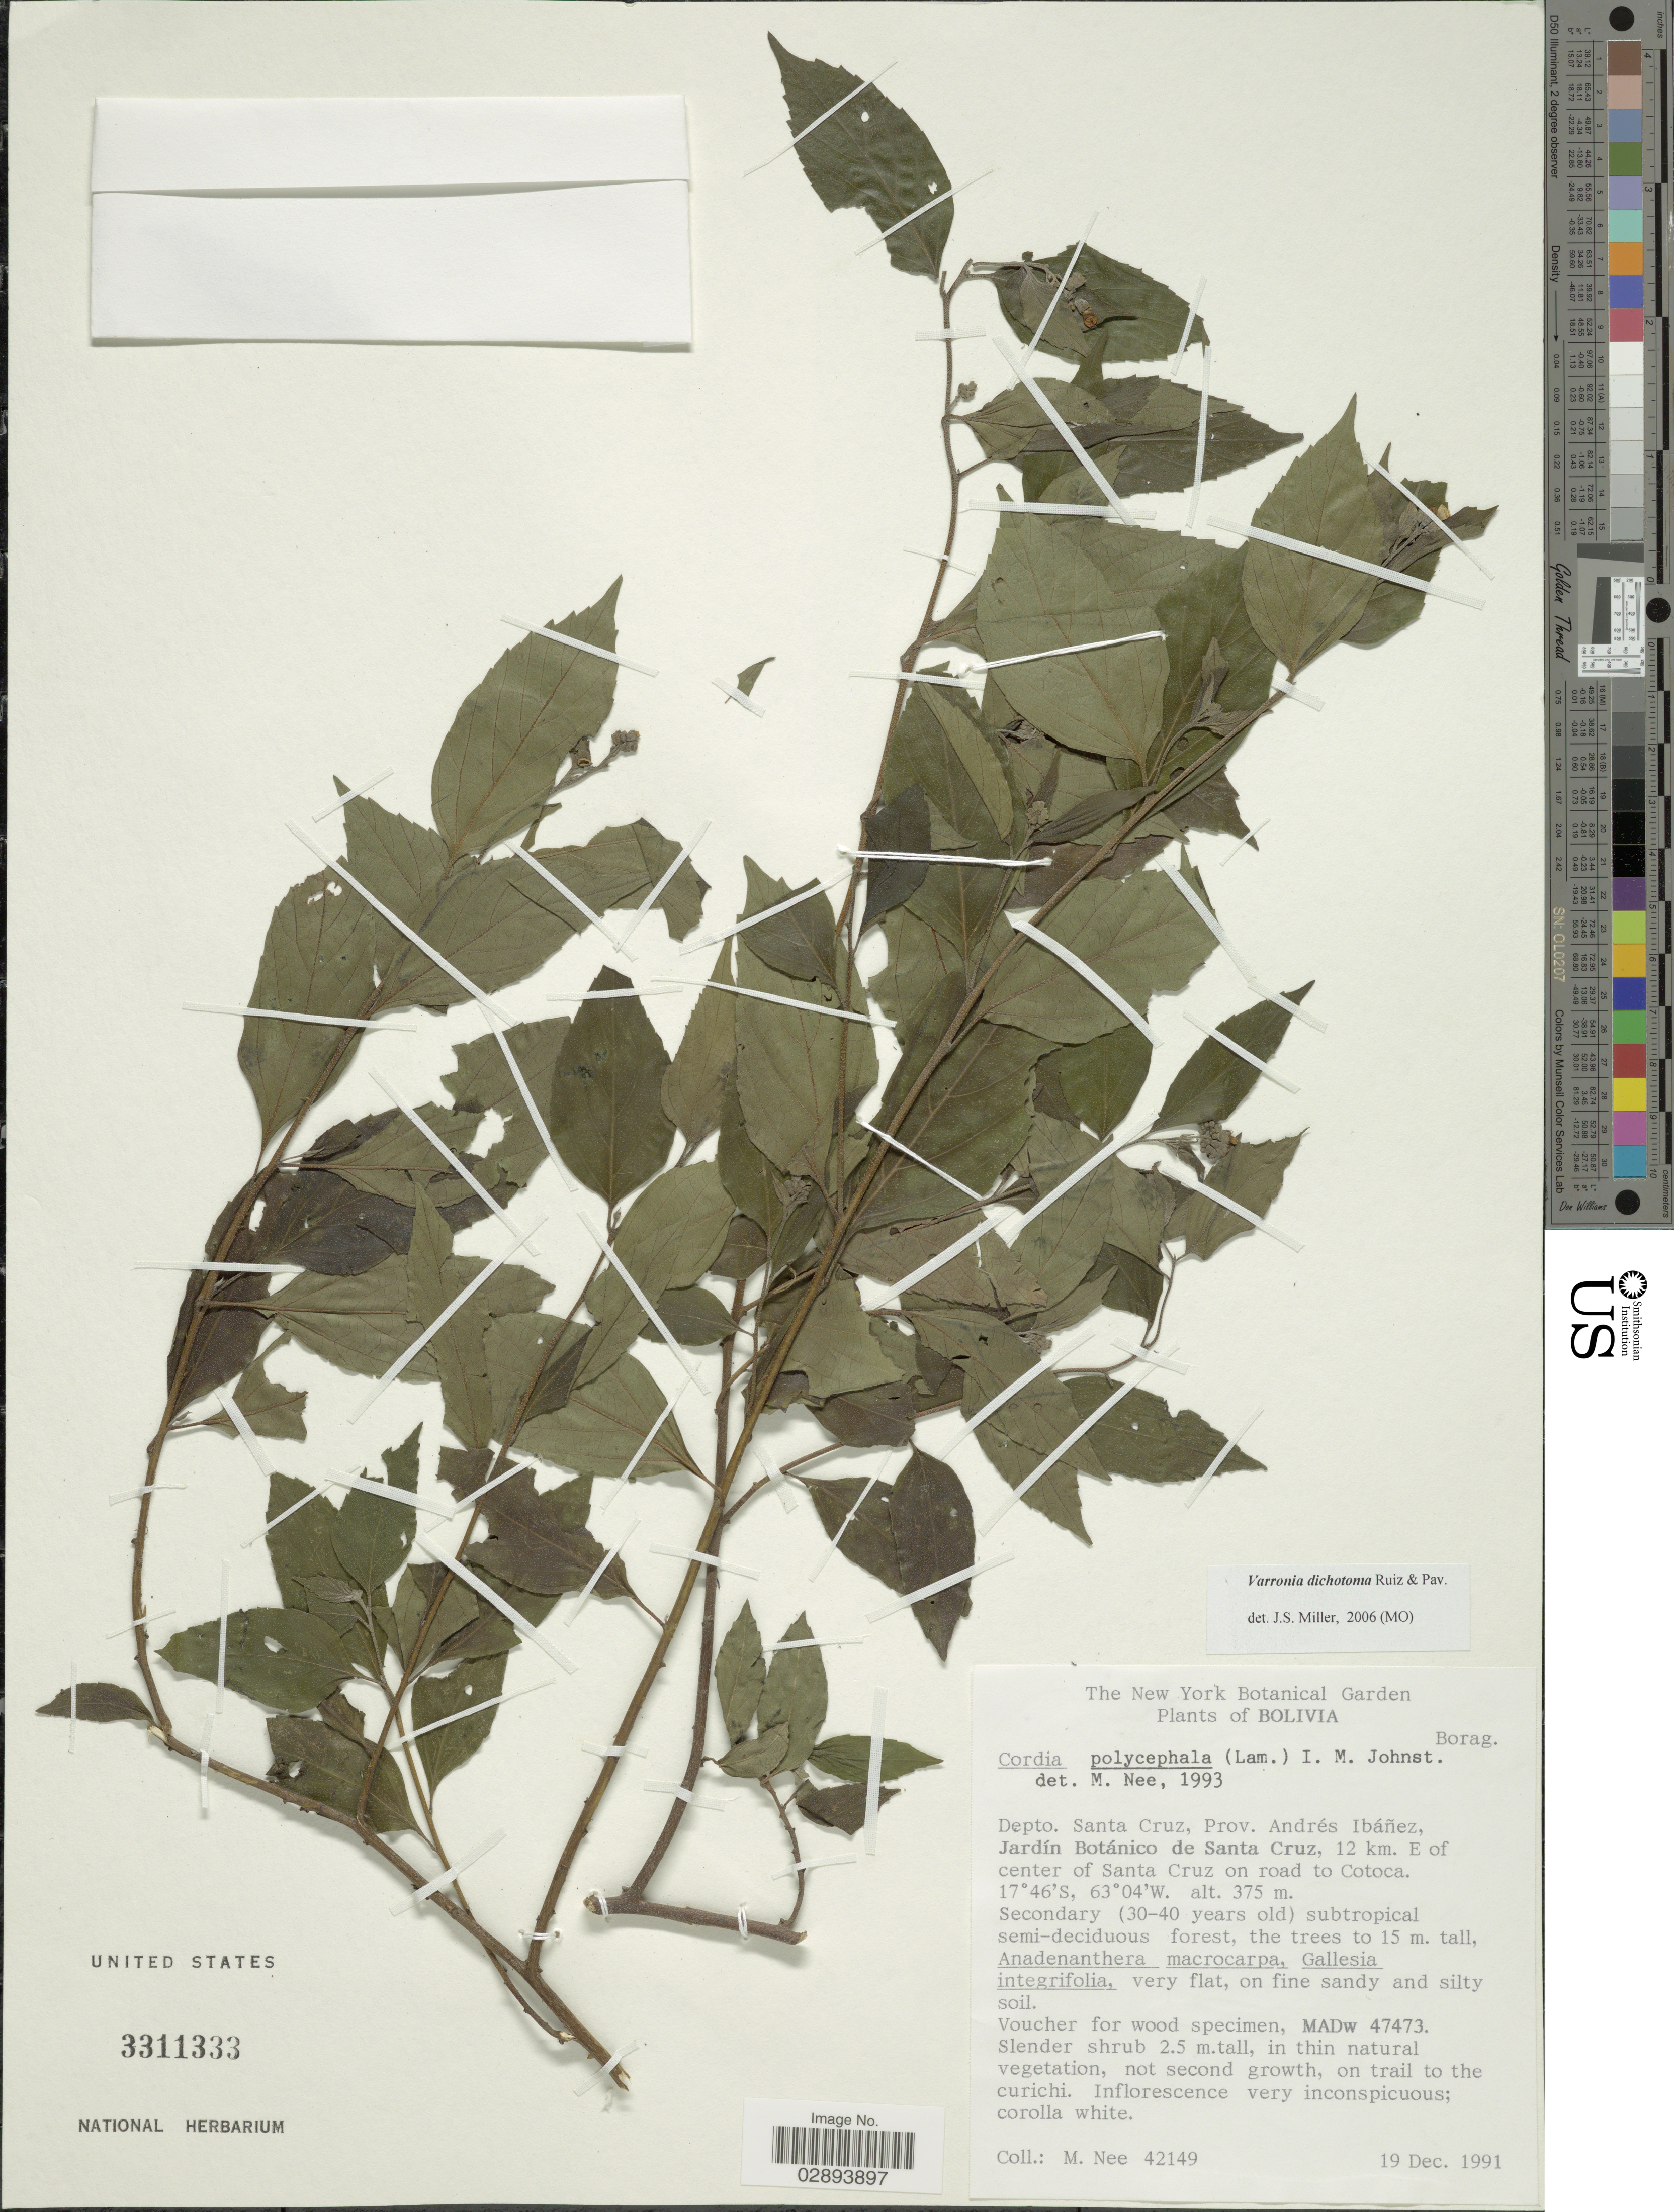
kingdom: Plantae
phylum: Tracheophyta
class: Magnoliopsida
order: Boraginales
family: Cordiaceae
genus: Varronia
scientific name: Varronia dichotoma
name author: Ruiz & Pav.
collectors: M. Nee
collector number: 42149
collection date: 1991-12-19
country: Bolivia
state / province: Santa Cruz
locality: Depto. Santa Cruz, Prov. Andrés Ibáñez, Jardín Botánico de Santa Cruz, 12 km E. of center of Santa Cruz on road to Cotoca.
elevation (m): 375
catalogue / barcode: US 3311333